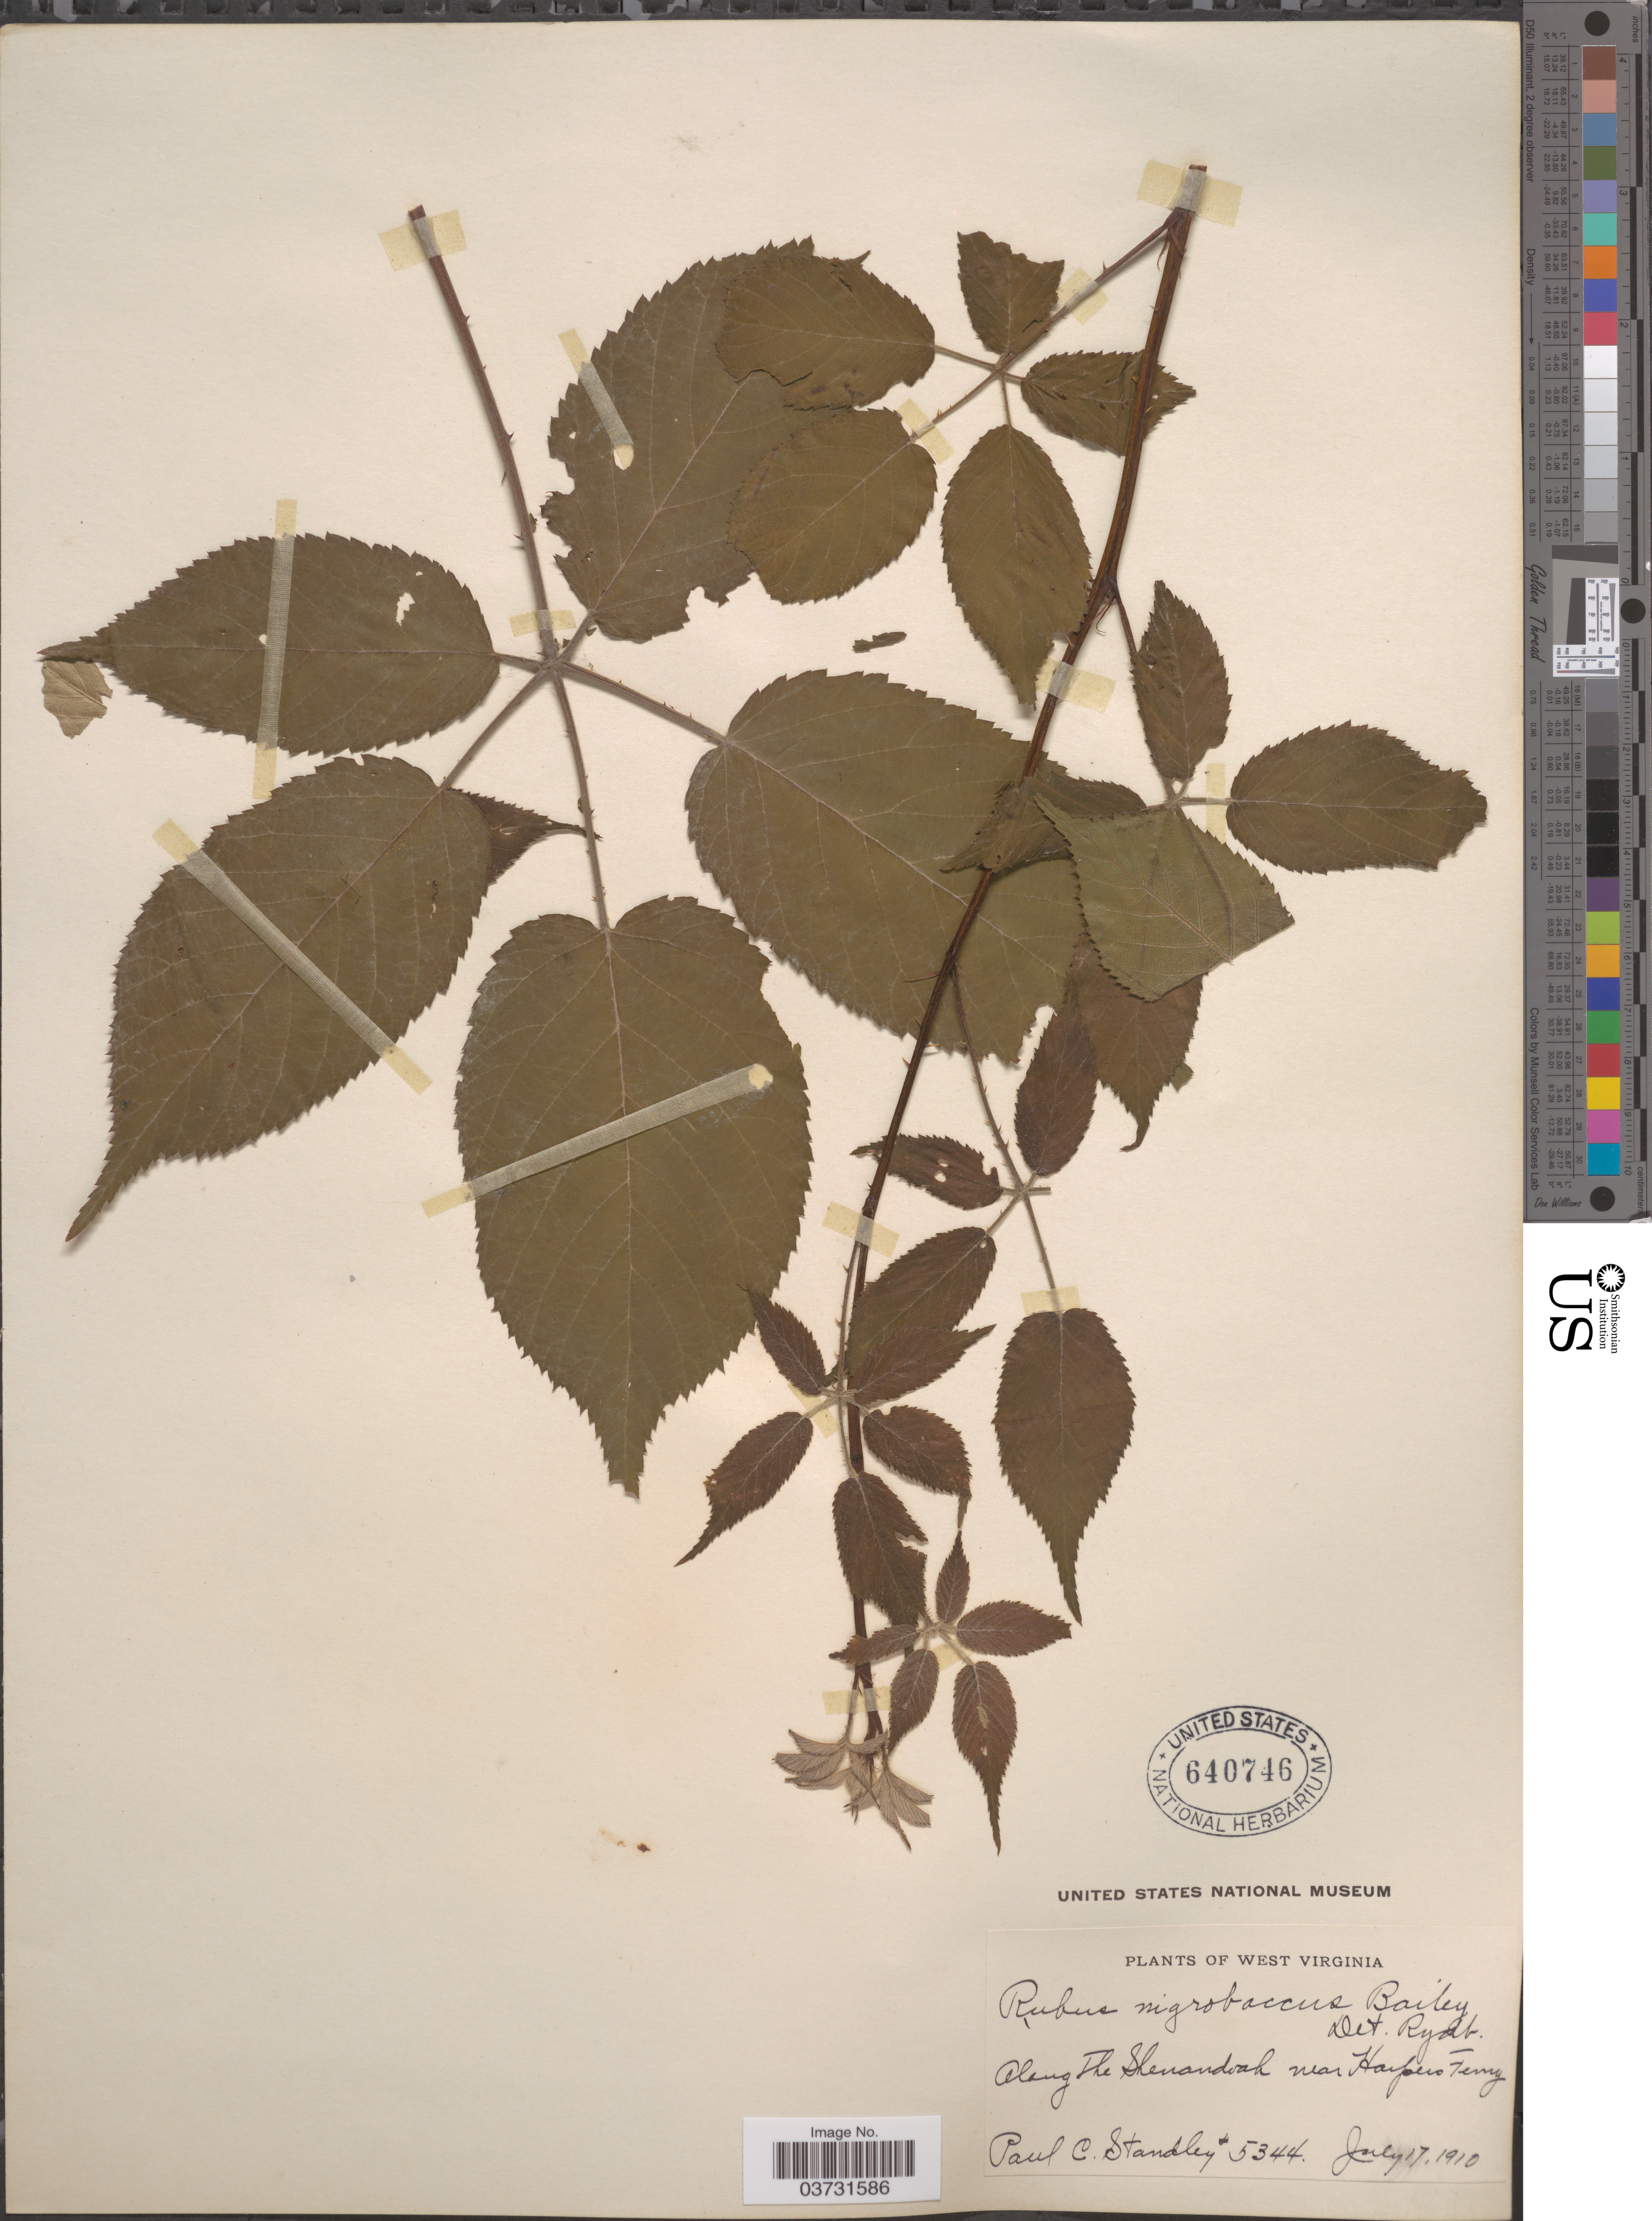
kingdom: Plantae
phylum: Tracheophyta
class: Magnoliopsida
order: Rosales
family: Rosaceae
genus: Rubus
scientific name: Rubus nigrobaccus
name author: L.H. Bailey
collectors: P. C. Standley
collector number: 5344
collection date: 1910-07-17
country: United States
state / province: West Virginia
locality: Along the Shenandoah near Harpers Ferry.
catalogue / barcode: US 640746